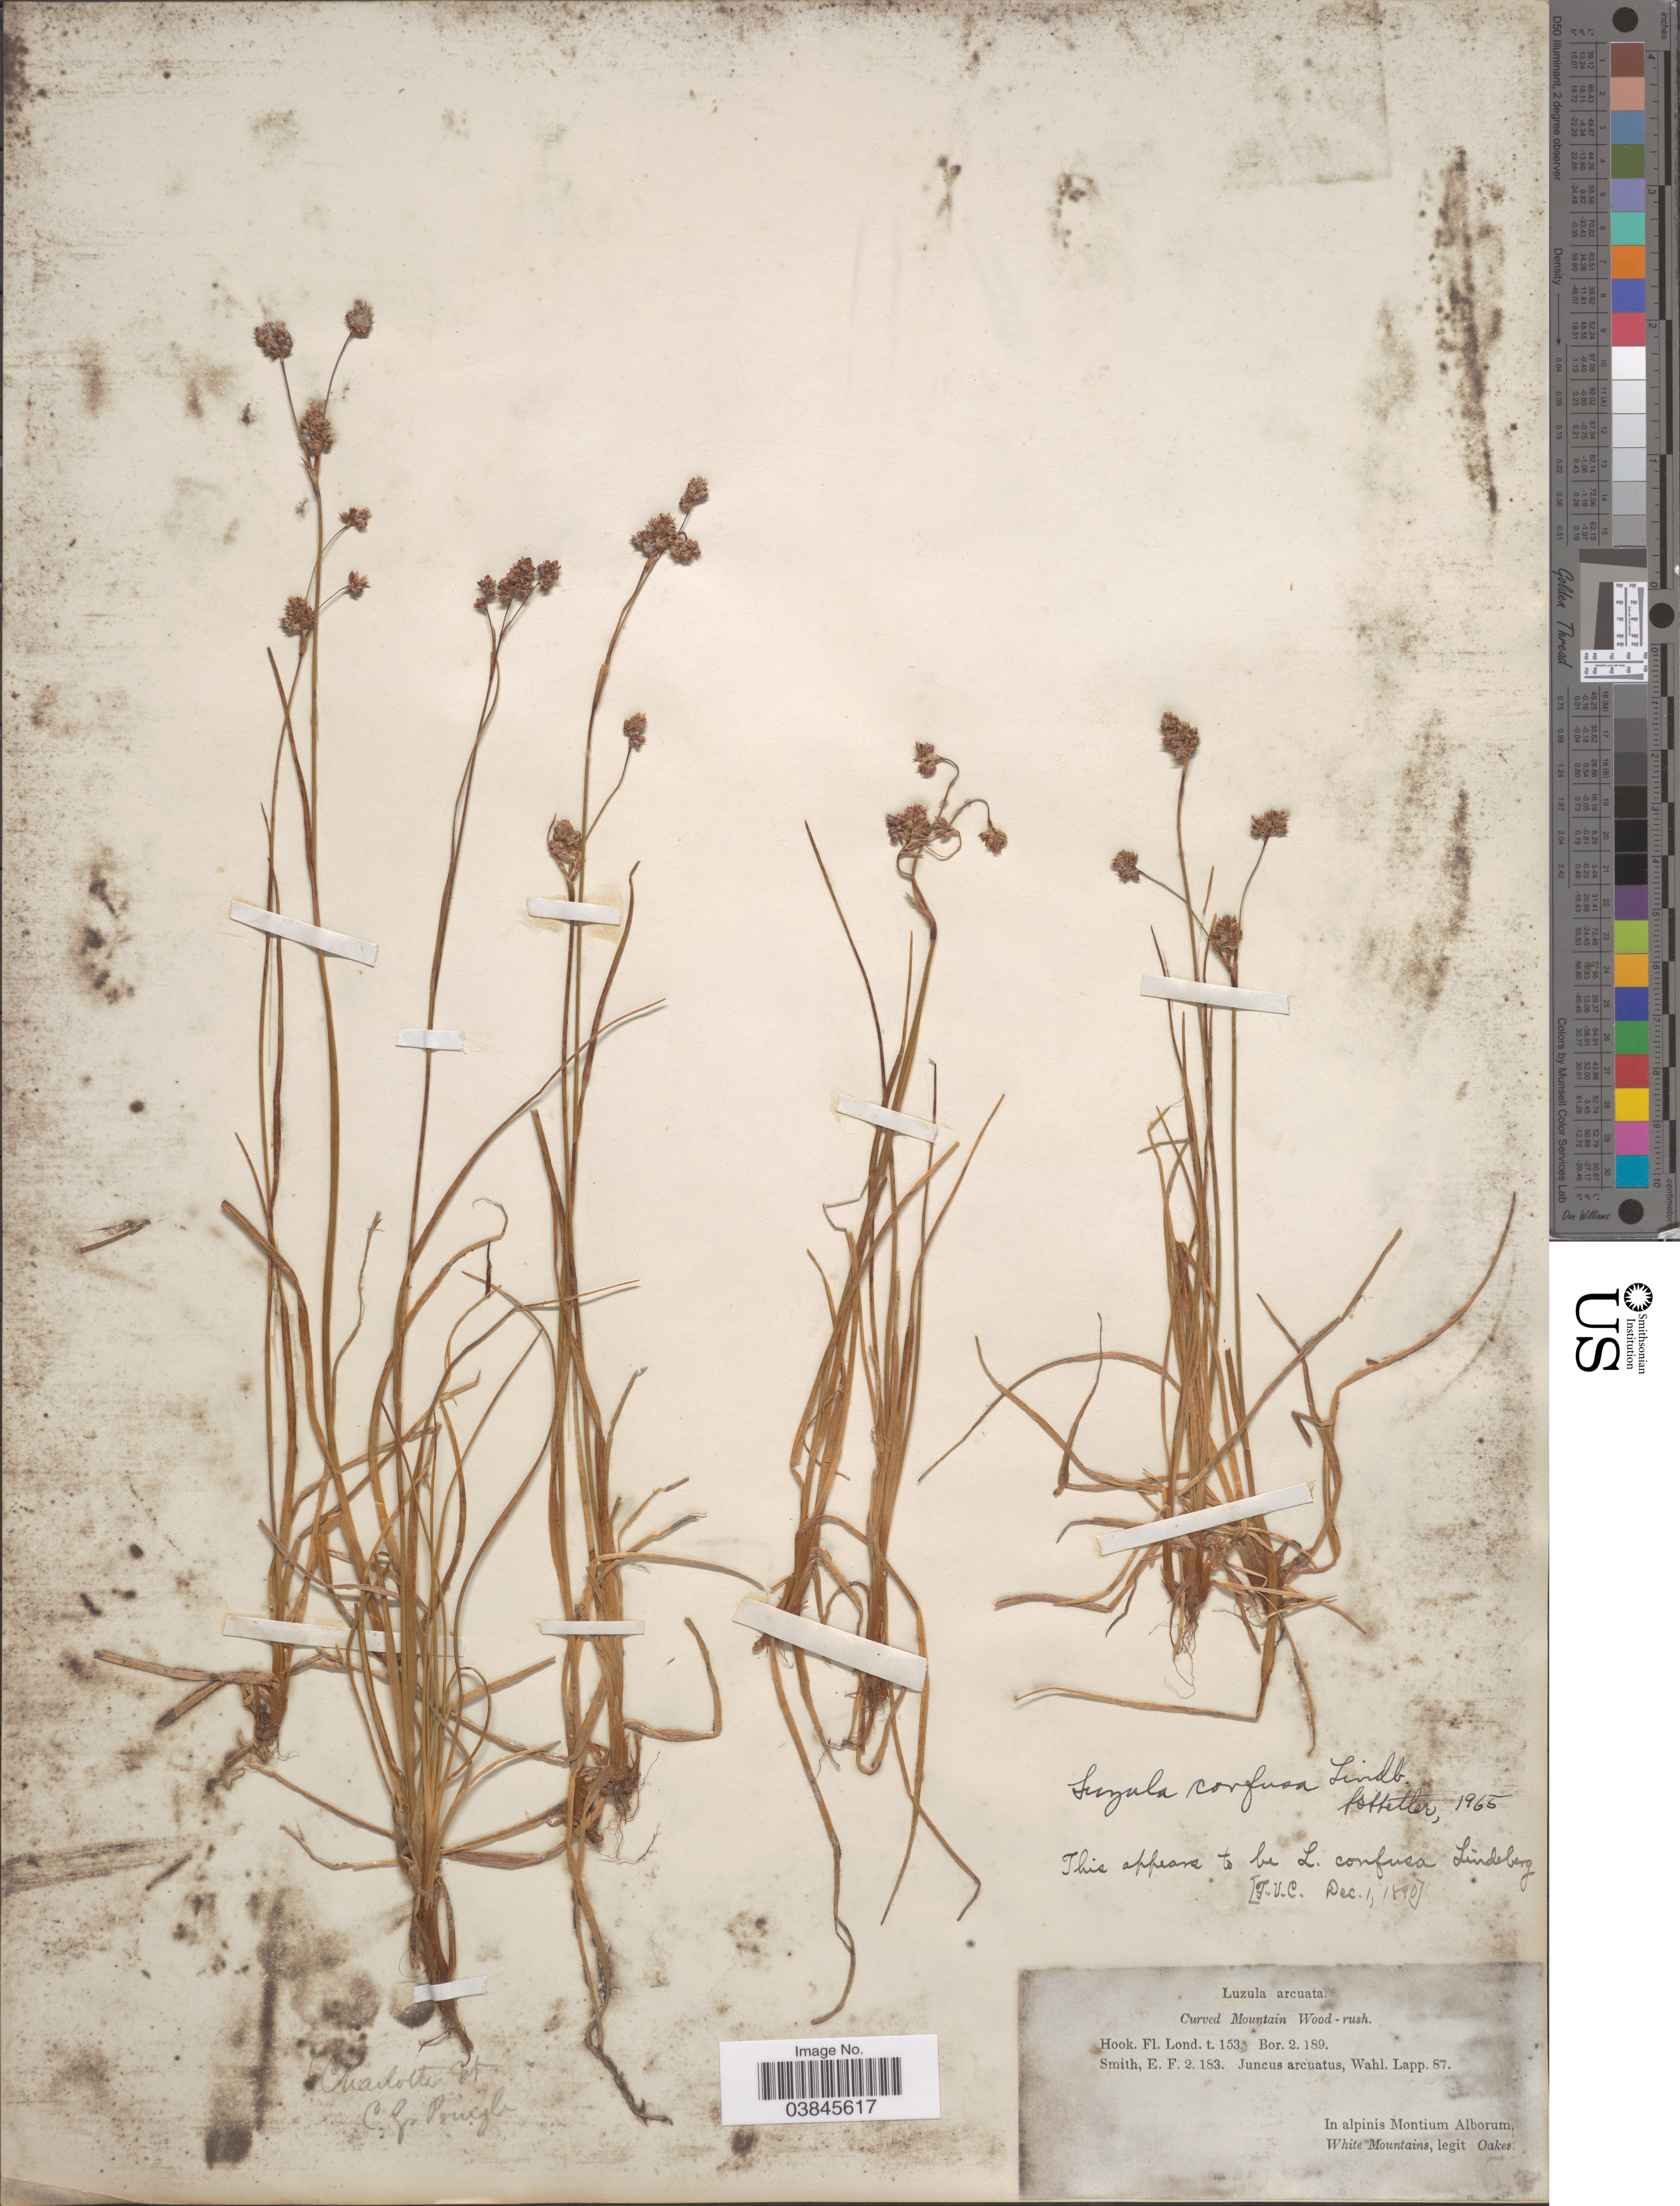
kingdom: Plantae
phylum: Tracheophyta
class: Liliopsida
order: Poales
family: Juncaceae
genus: Luzula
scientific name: Luzula confusa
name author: Lindeb.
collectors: -. Oakes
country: United States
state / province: New Hampshire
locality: Curved Mountain Wood - rush. In alpinis Montium Alborum, White Mountains.